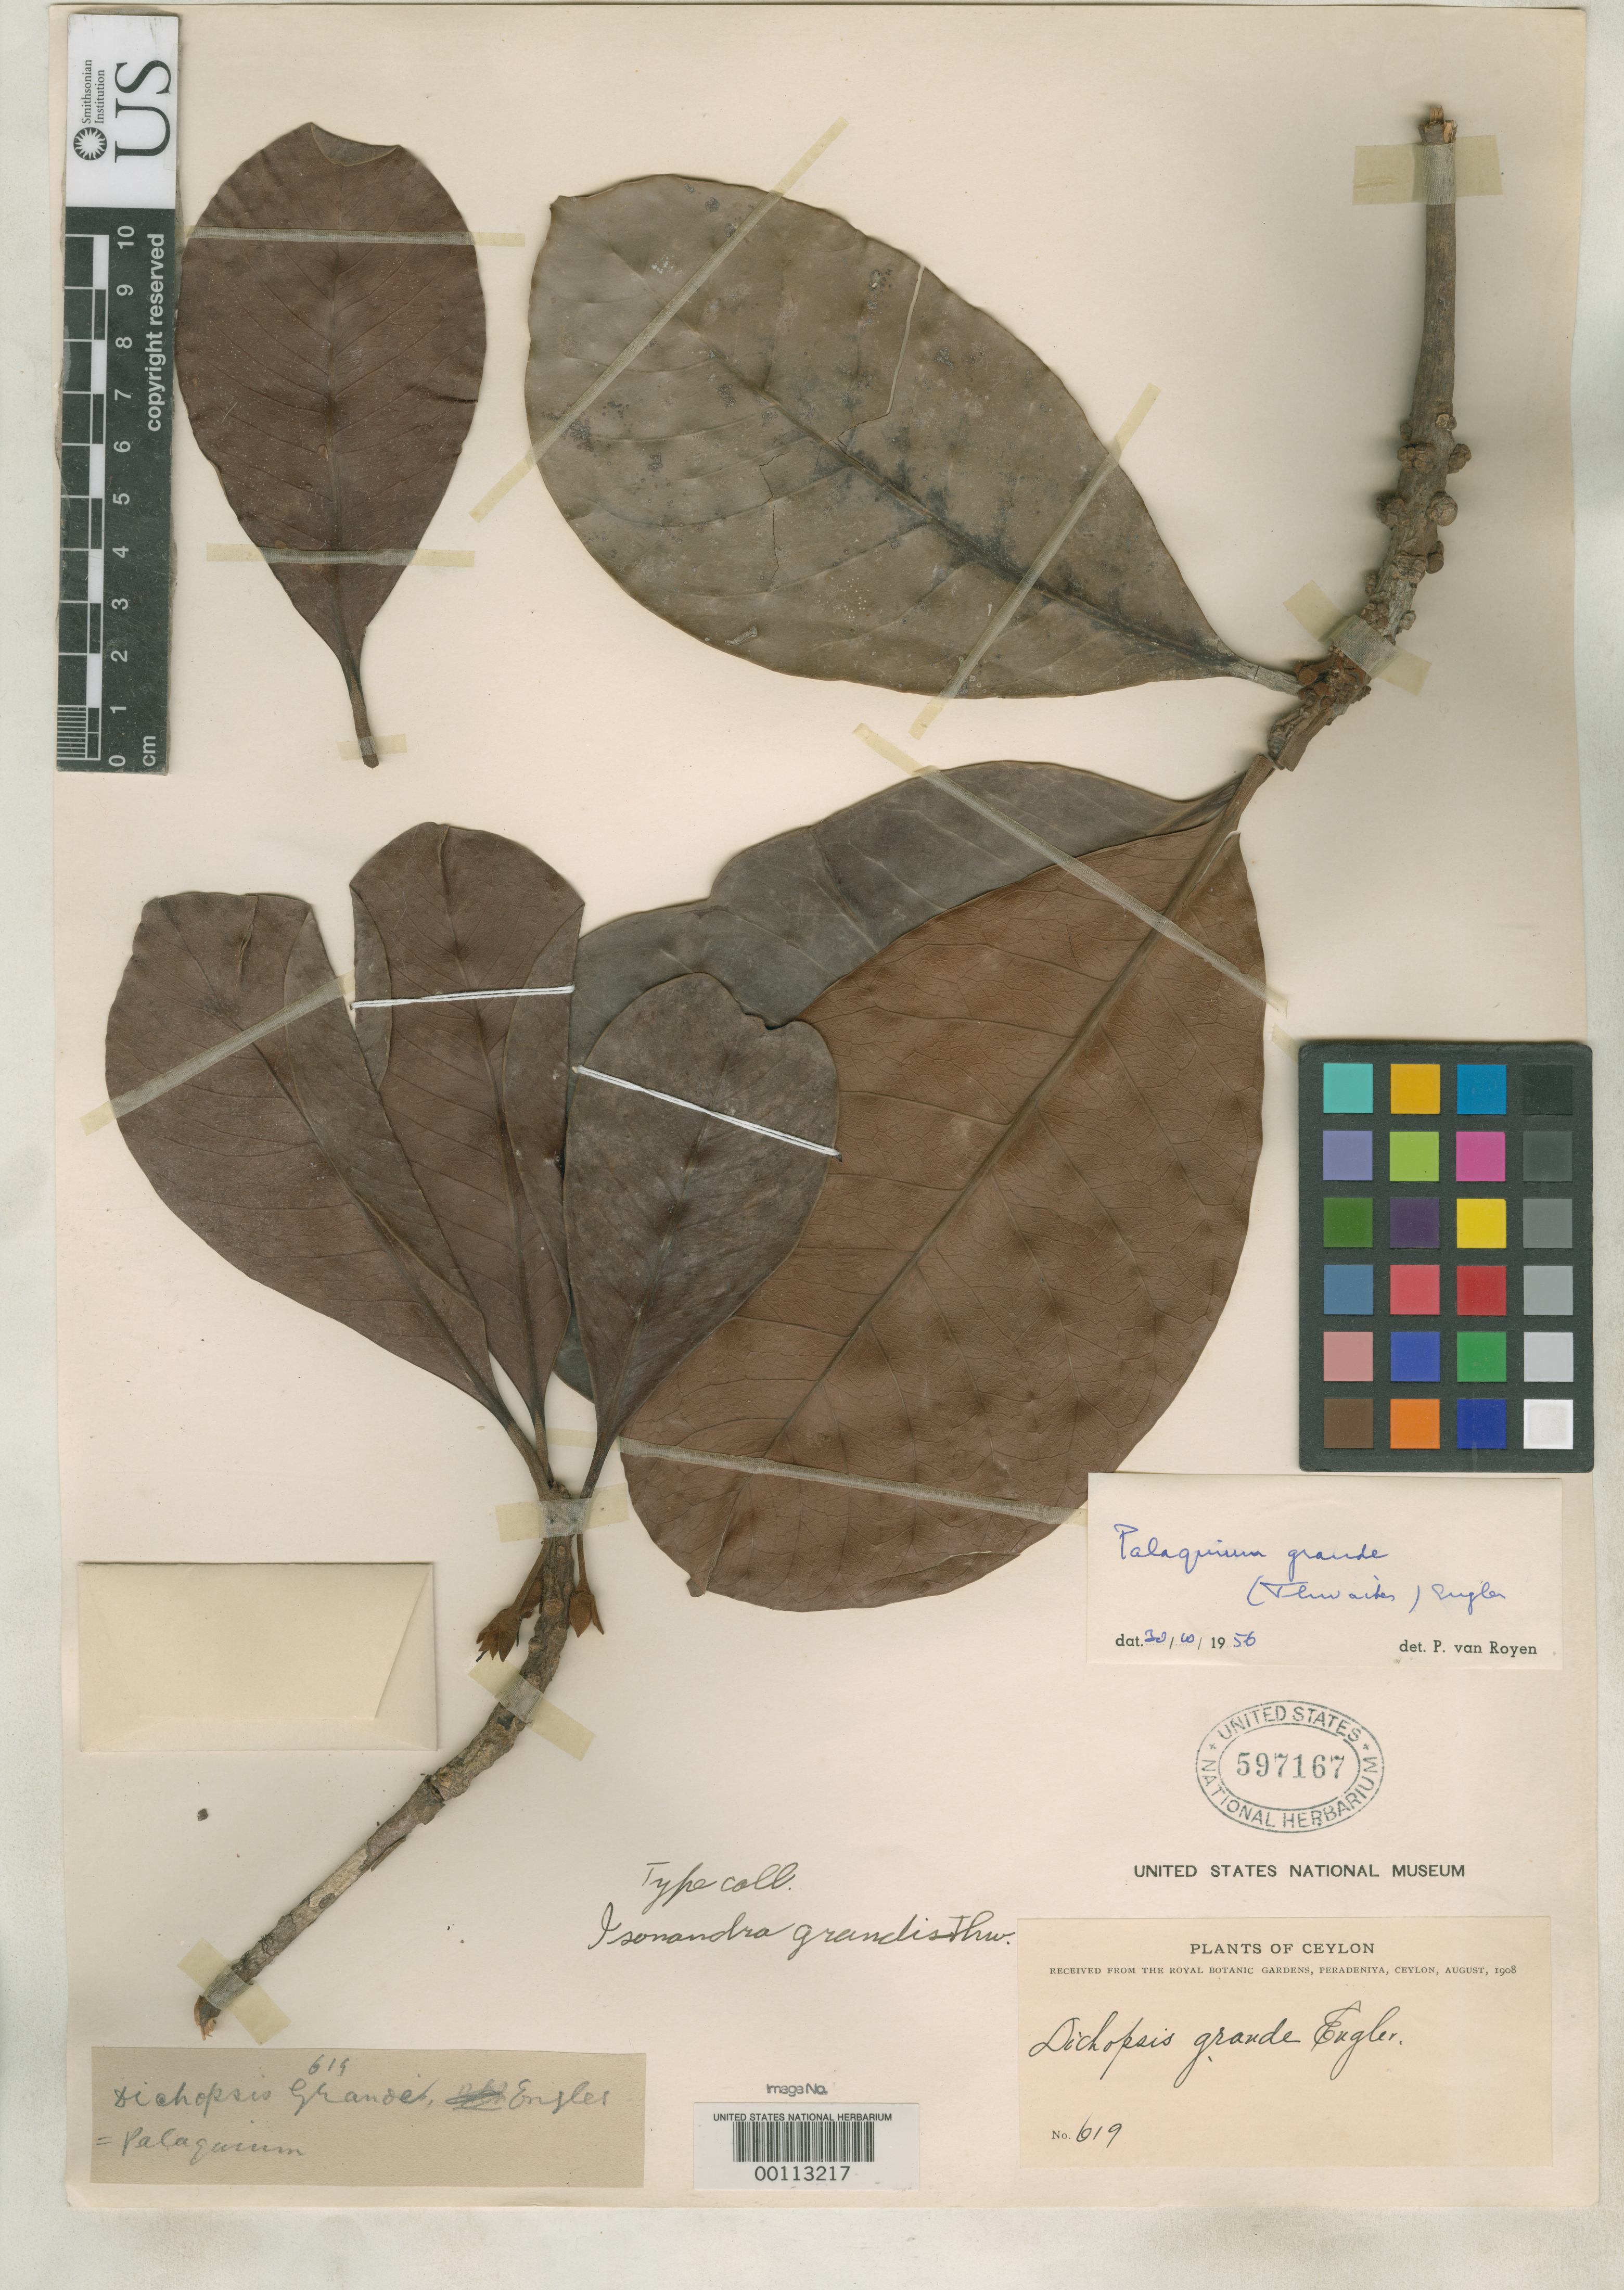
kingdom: Plantae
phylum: Tracheophyta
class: Magnoliopsida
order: Ericales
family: Sapotaceae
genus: Isonandra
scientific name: Isonandra grandis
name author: Thwaites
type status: Isosyntype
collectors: G. H. K. Thwaites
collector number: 619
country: Sri Lanka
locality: "Ceylon"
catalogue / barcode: US 597167